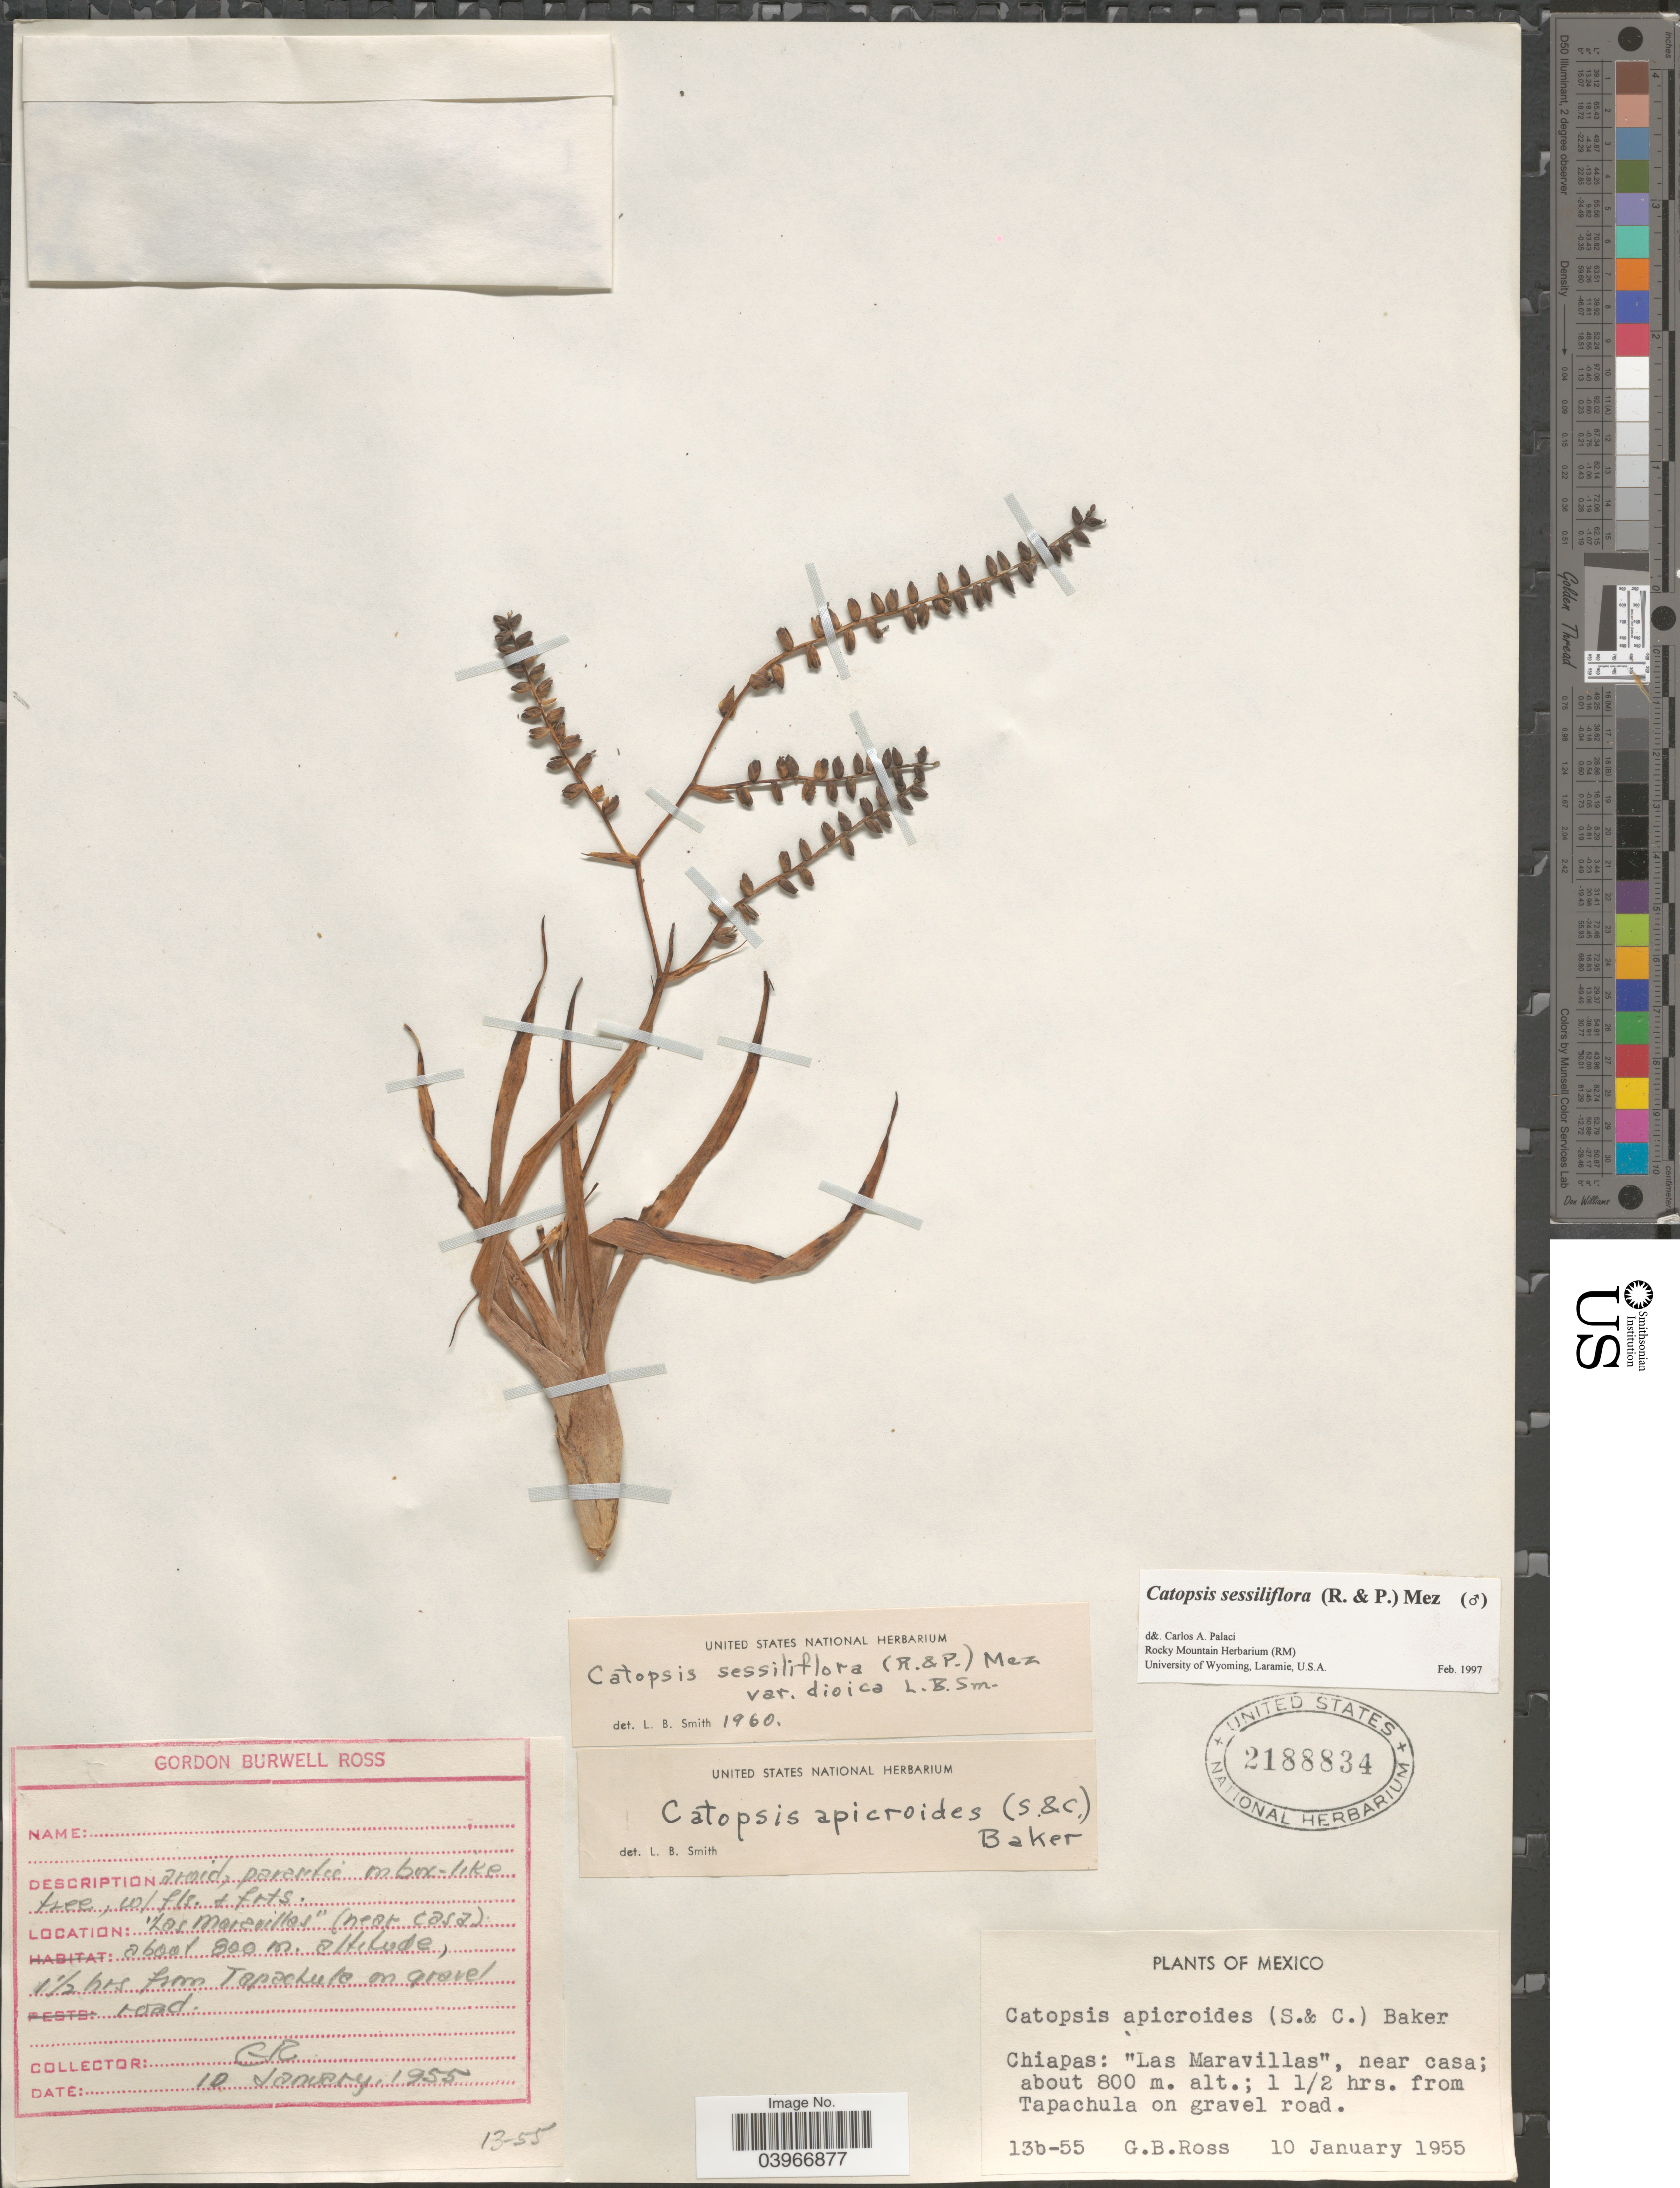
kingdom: Plantae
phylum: Tracheophyta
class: Liliopsida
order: Poales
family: Bromeliaceae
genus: Catopsis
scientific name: Catopsis sessiliflora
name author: (Ruiz & Pav.) Mez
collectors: G. B. Ross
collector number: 13b-55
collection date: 1955-01-10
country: Mexico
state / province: Chiapas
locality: Las Maravillas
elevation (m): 800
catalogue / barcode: US 2188834